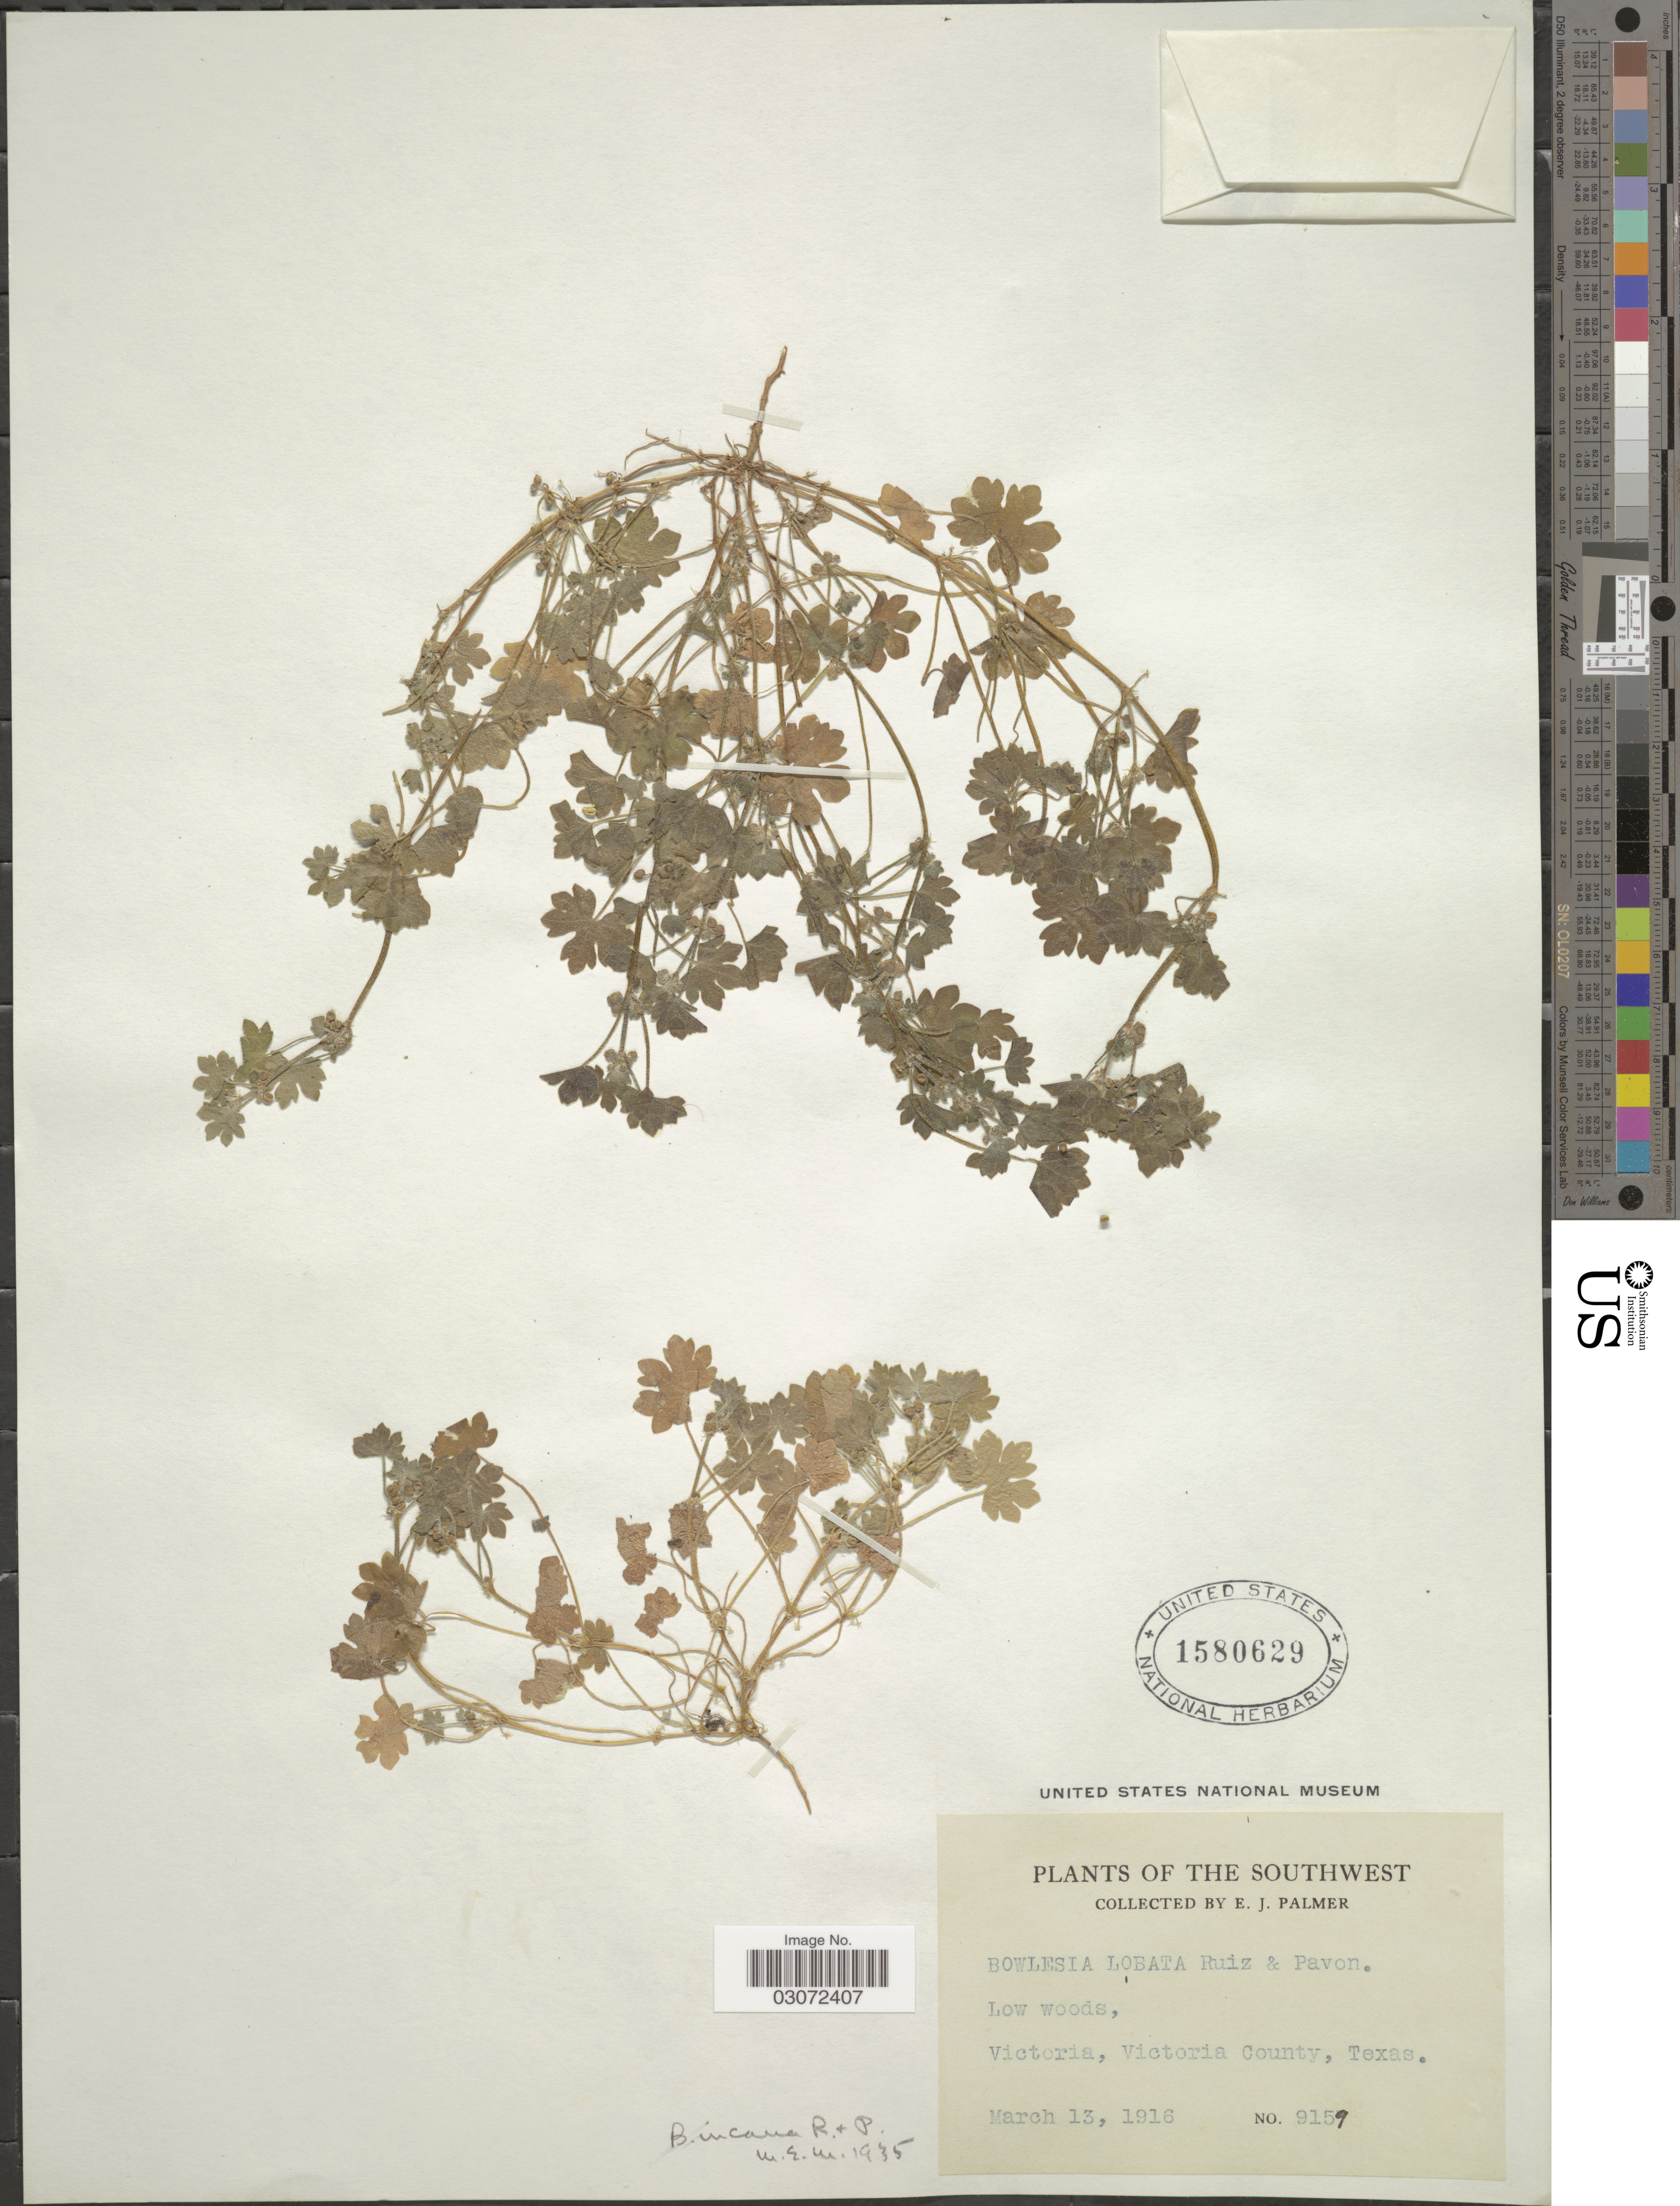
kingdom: Plantae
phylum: Tracheophyta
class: Magnoliopsida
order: Apiales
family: Apiaceae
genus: Bowlesia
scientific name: Bowlesia incana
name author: Ruiz & Pav.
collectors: E. J. Palmer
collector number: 9159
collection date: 1916-03-13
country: United States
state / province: Texas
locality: The Southwest, Victoria, Victoria County.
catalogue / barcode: US 1580629